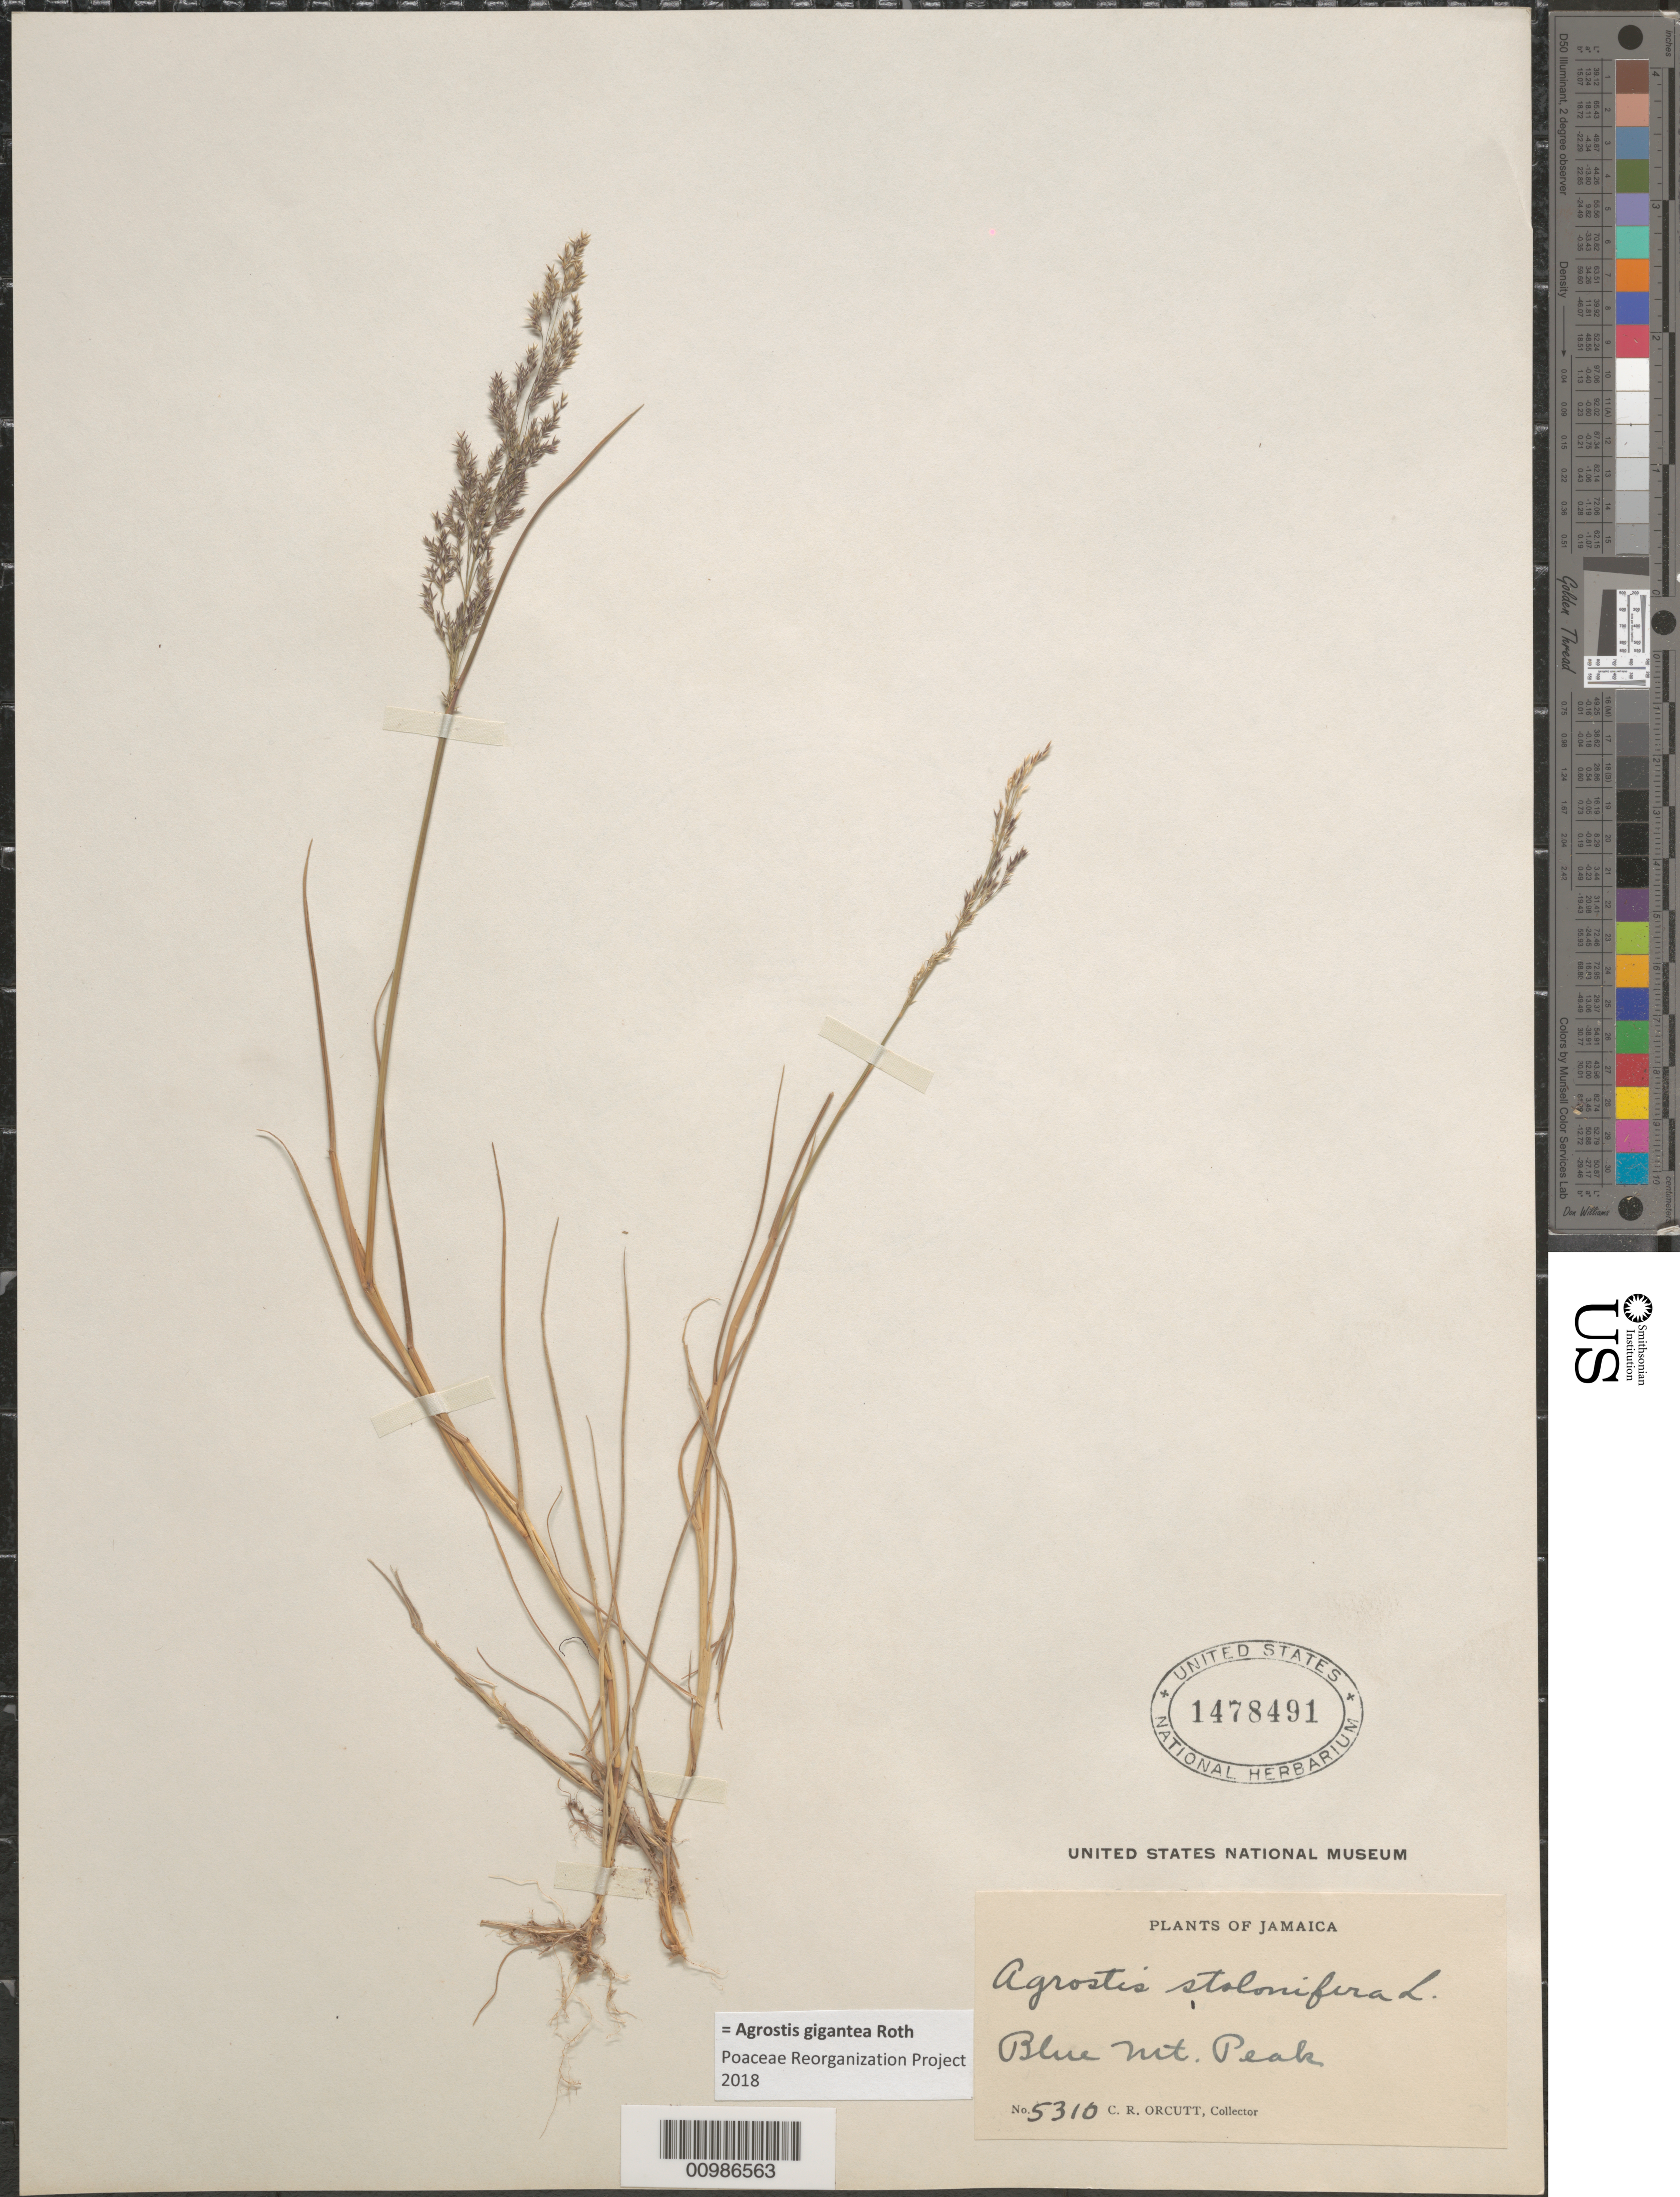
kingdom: Plantae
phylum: Tracheophyta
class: Liliopsida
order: Poales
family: Poaceae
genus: Agrostis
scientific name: Agrostis gigantea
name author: Roth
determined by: Poaceae Reorganization Project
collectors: C. R. Orcutt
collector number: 5310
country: Jamaica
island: Jamaica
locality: Blue Mountain Peak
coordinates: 0 N, 0 E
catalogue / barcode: US 1478491